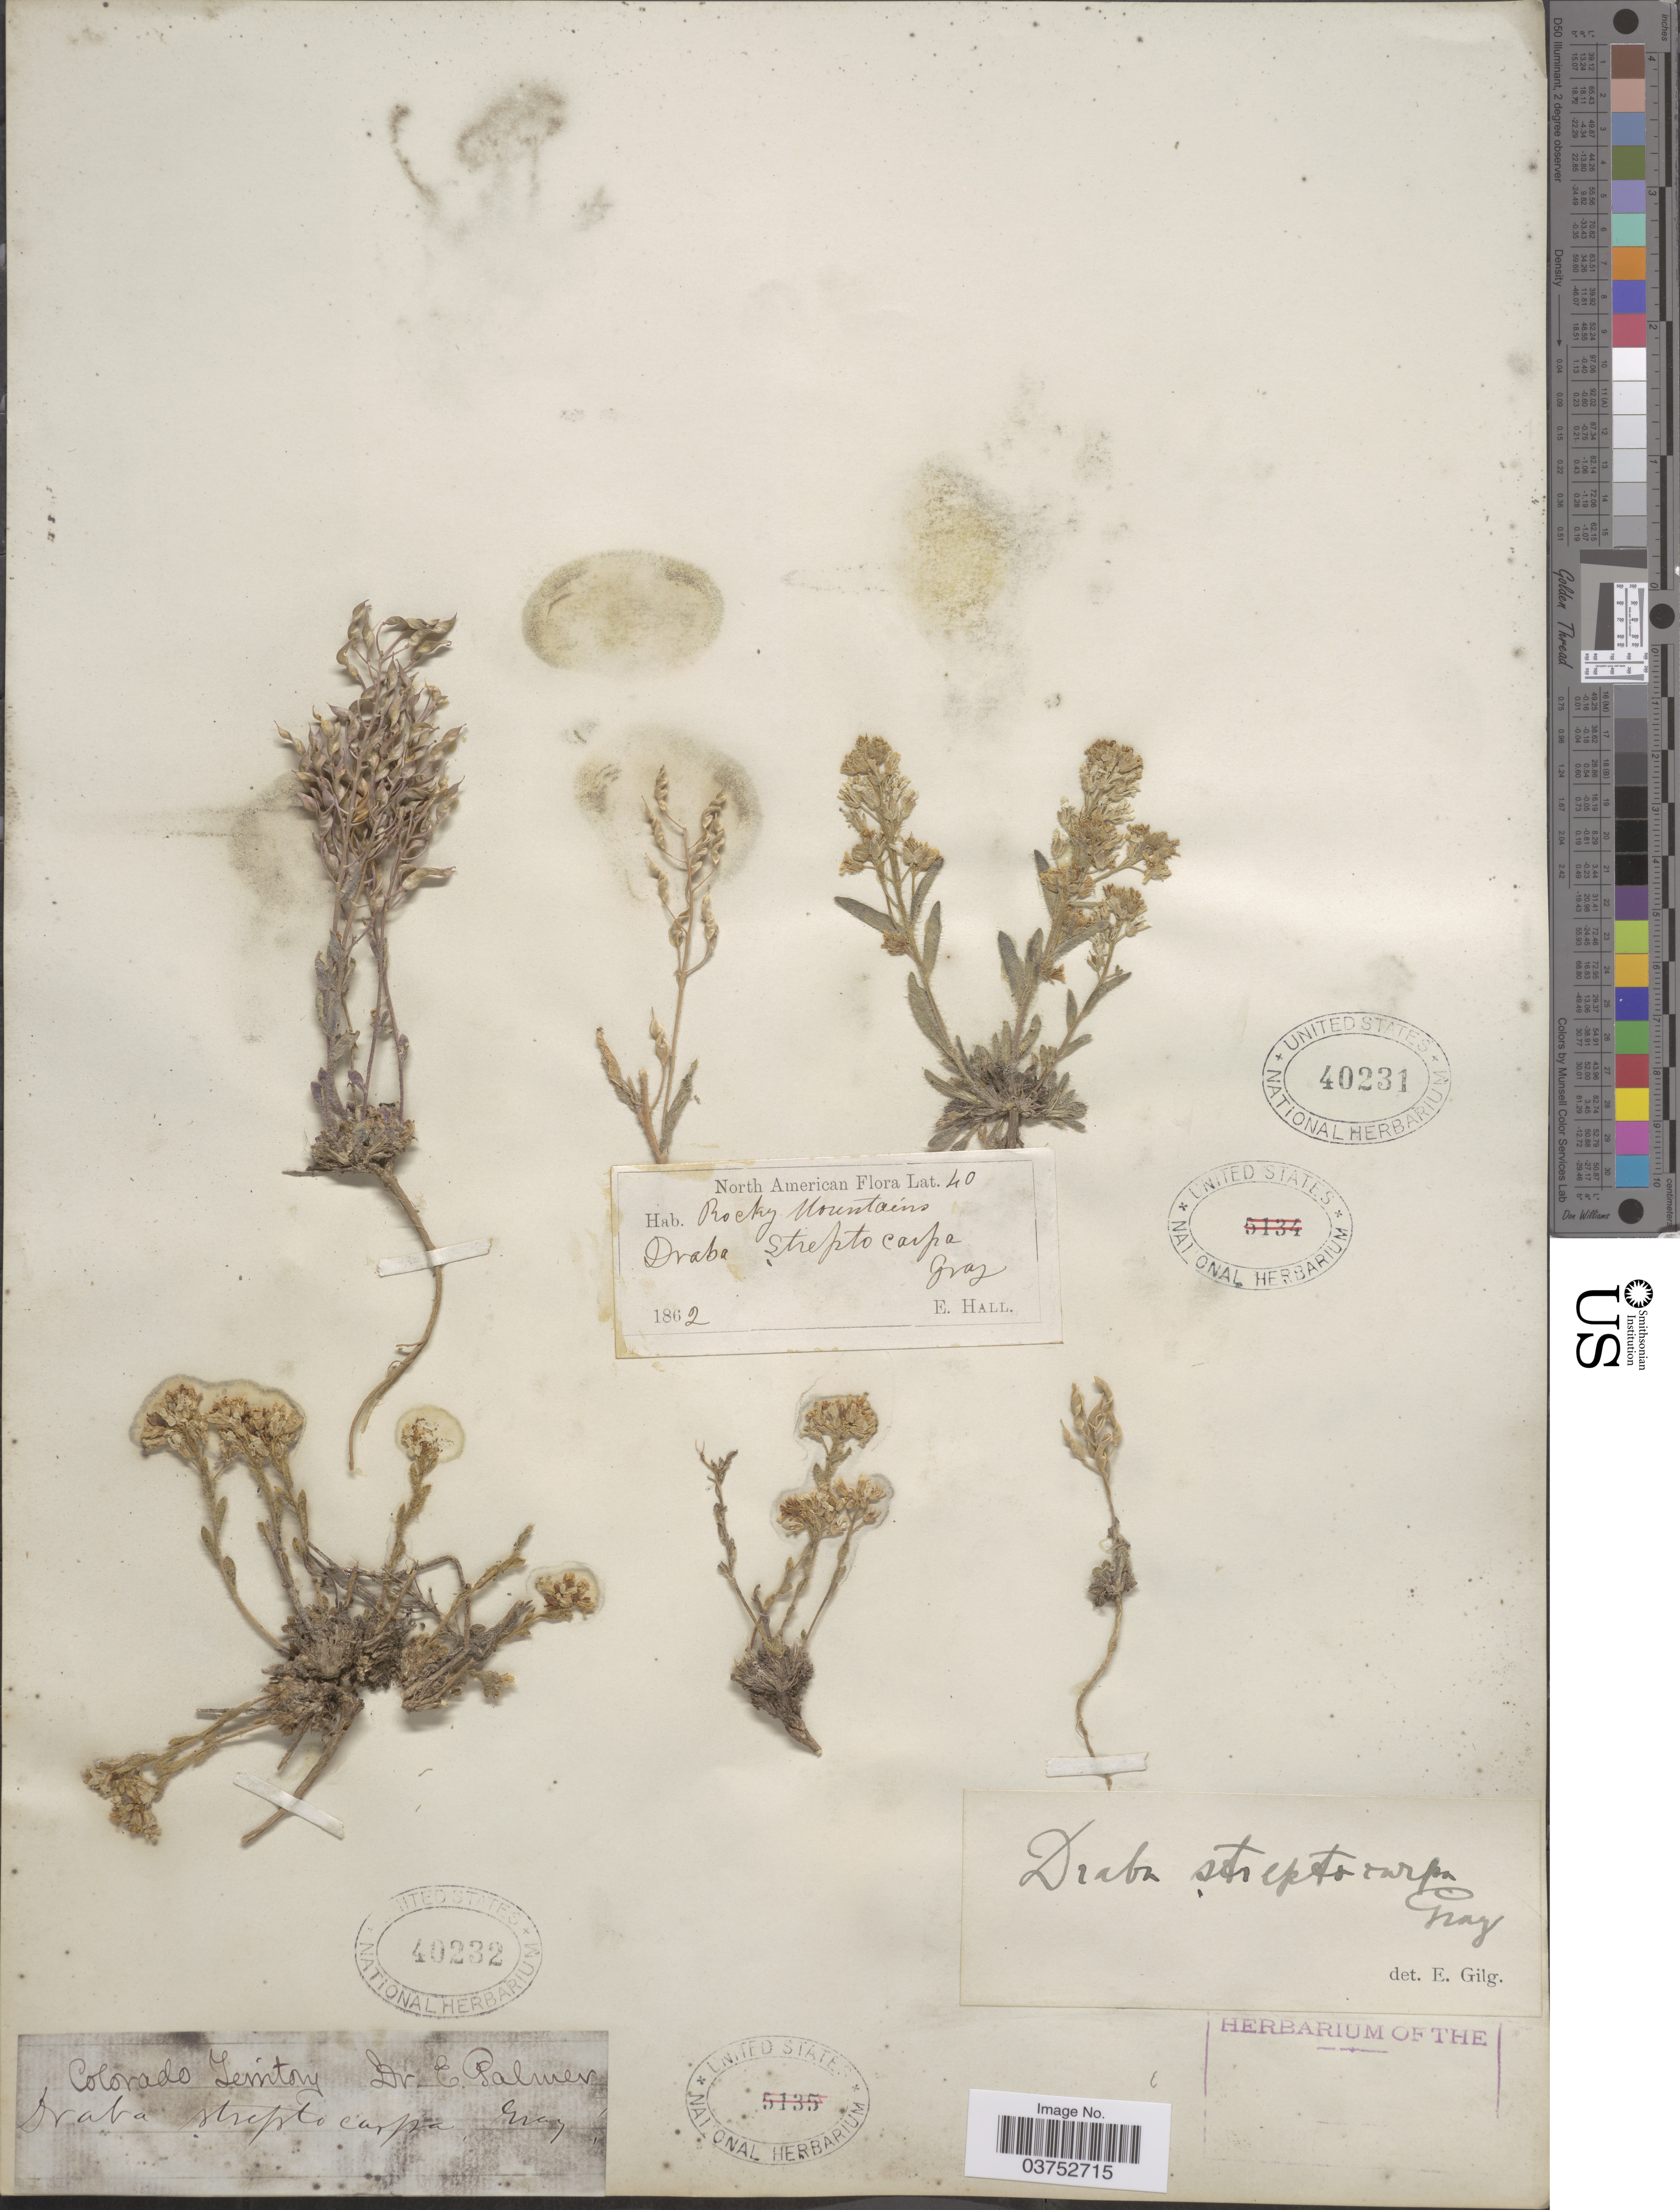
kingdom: Plantae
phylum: Tracheophyta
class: Magnoliopsida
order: Brassicales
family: Brassicaceae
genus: Draba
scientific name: Draba streptocarpa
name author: A. Gray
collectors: E. Hall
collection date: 1862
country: United States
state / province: Colorado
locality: North American. Rocky Mountains.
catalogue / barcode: US 40231-2